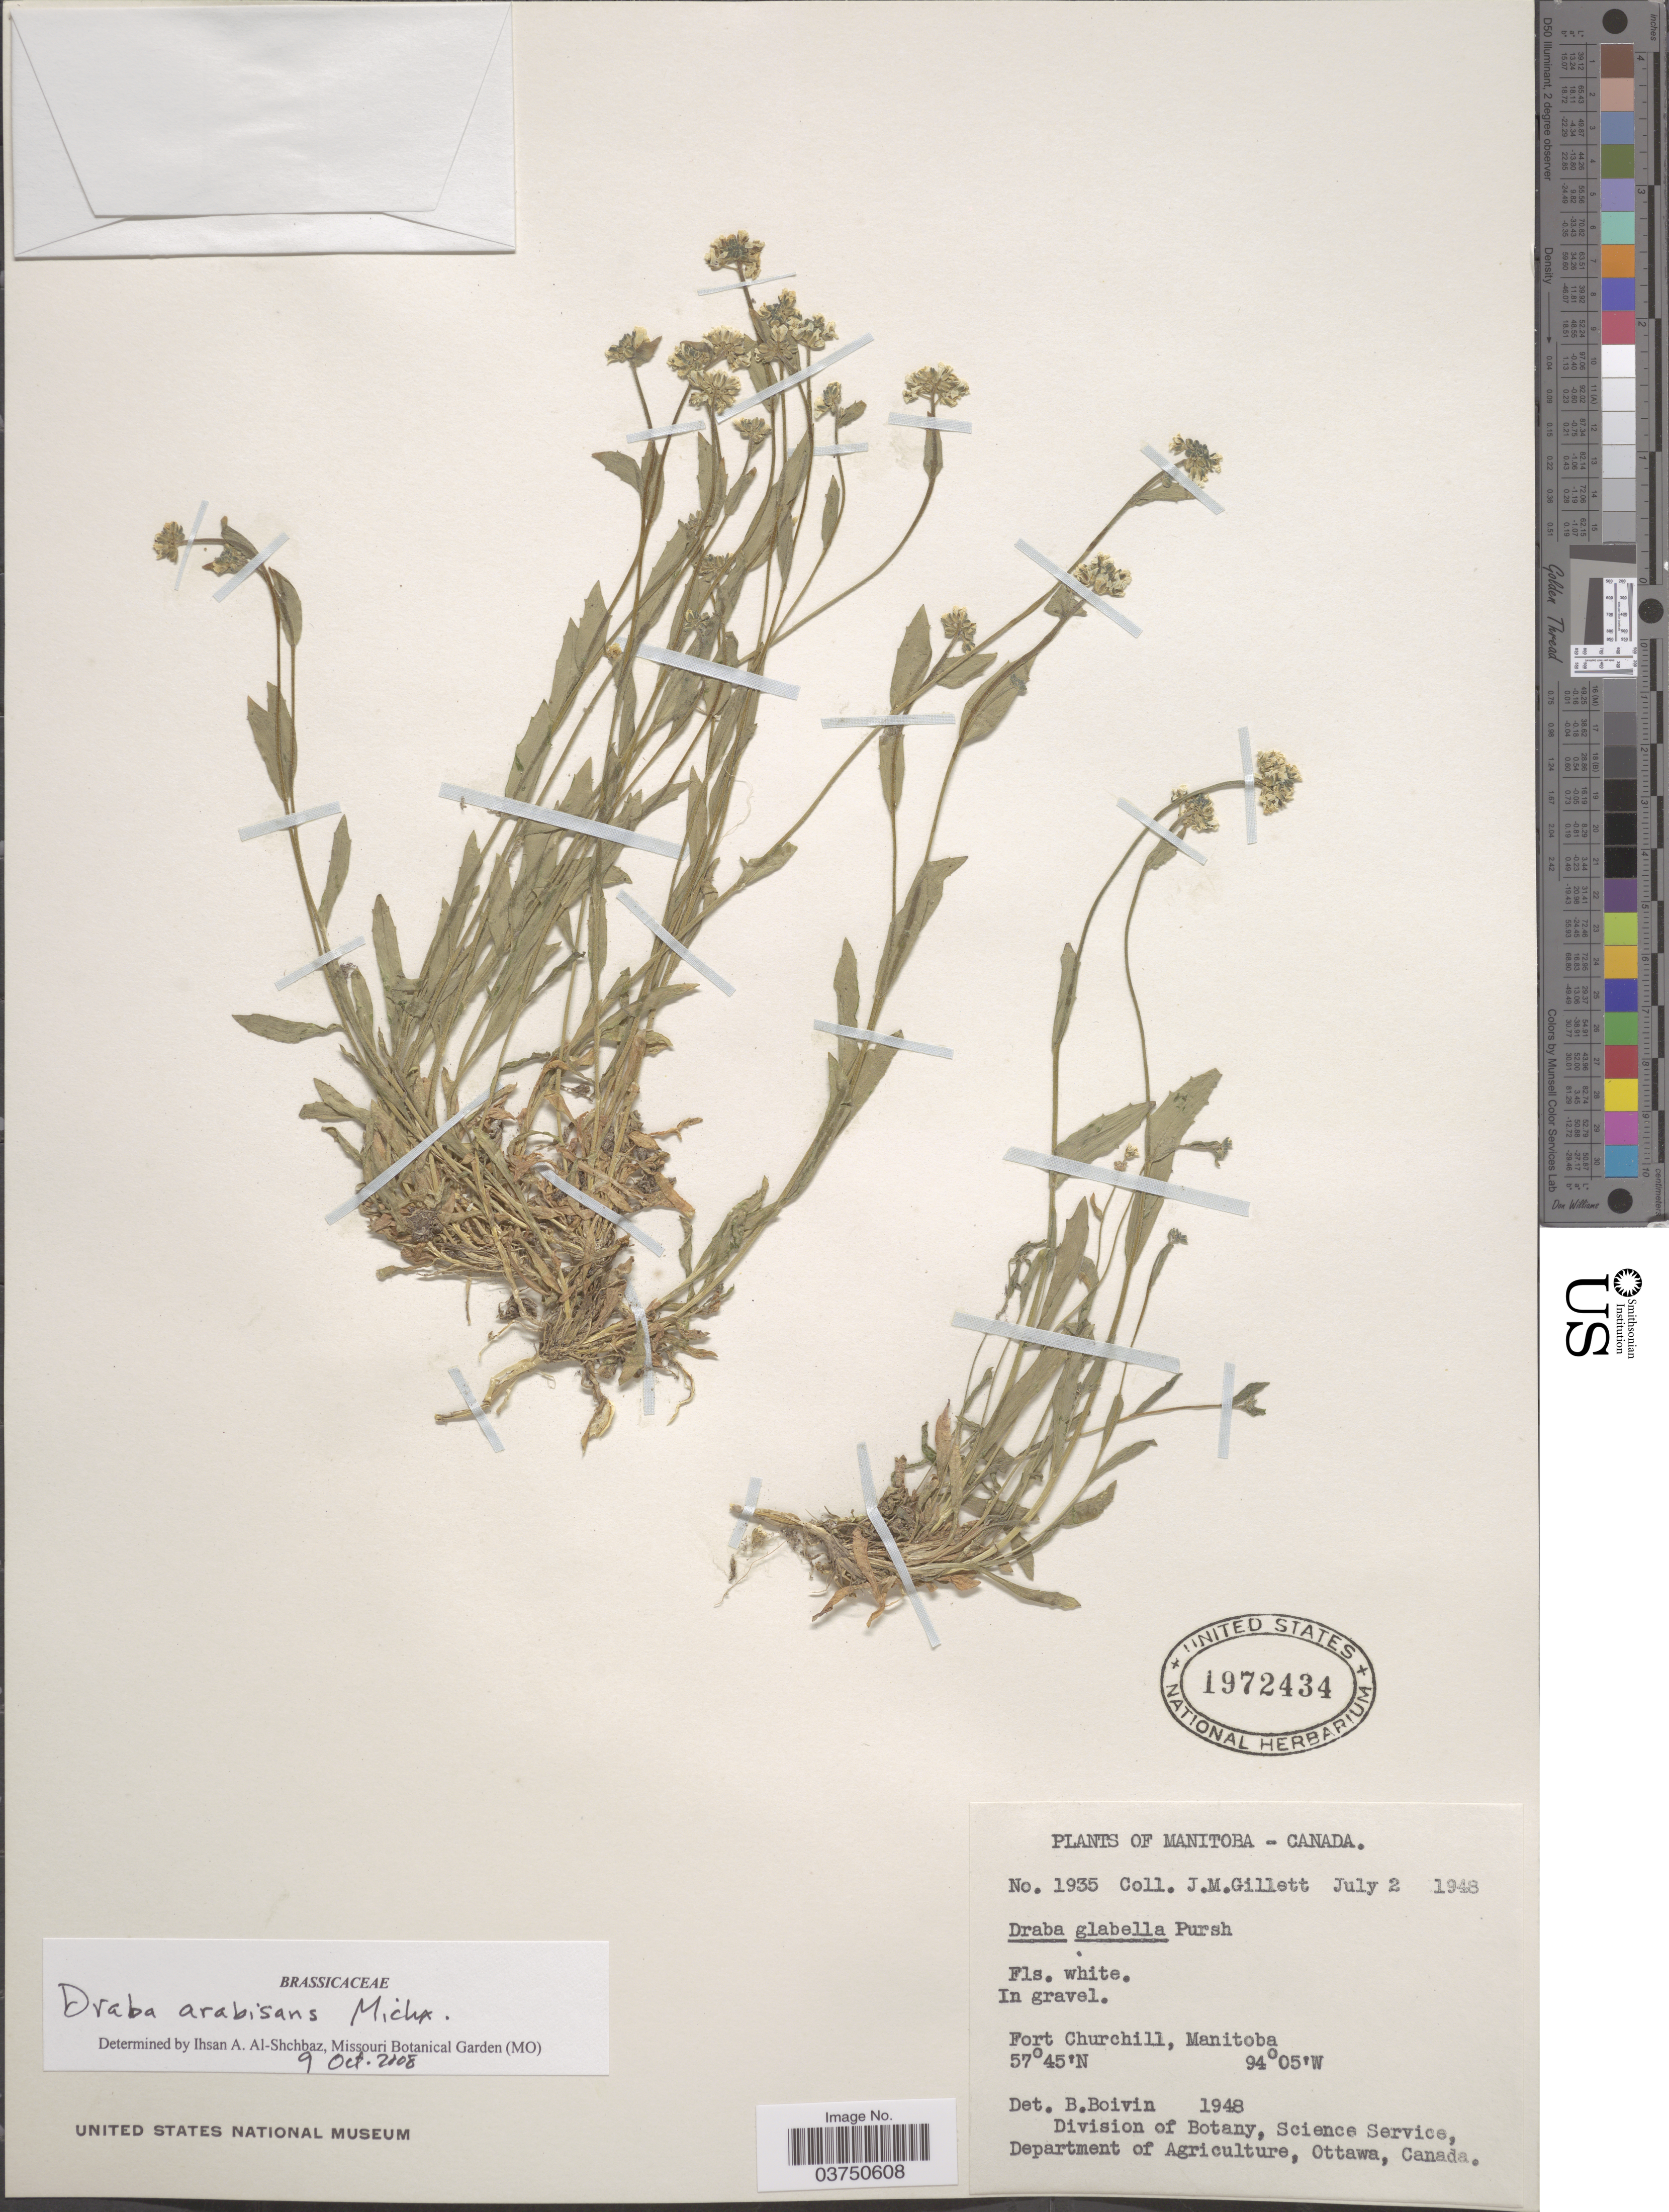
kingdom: Plantae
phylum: Tracheophyta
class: Magnoliopsida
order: Brassicales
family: Brassicaceae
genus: Draba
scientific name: Draba arabisans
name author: Michx.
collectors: J. M. Gillett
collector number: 1935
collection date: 1948-07-02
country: Canada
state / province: Manitoba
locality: Fort Churchill.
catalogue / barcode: US 1972434